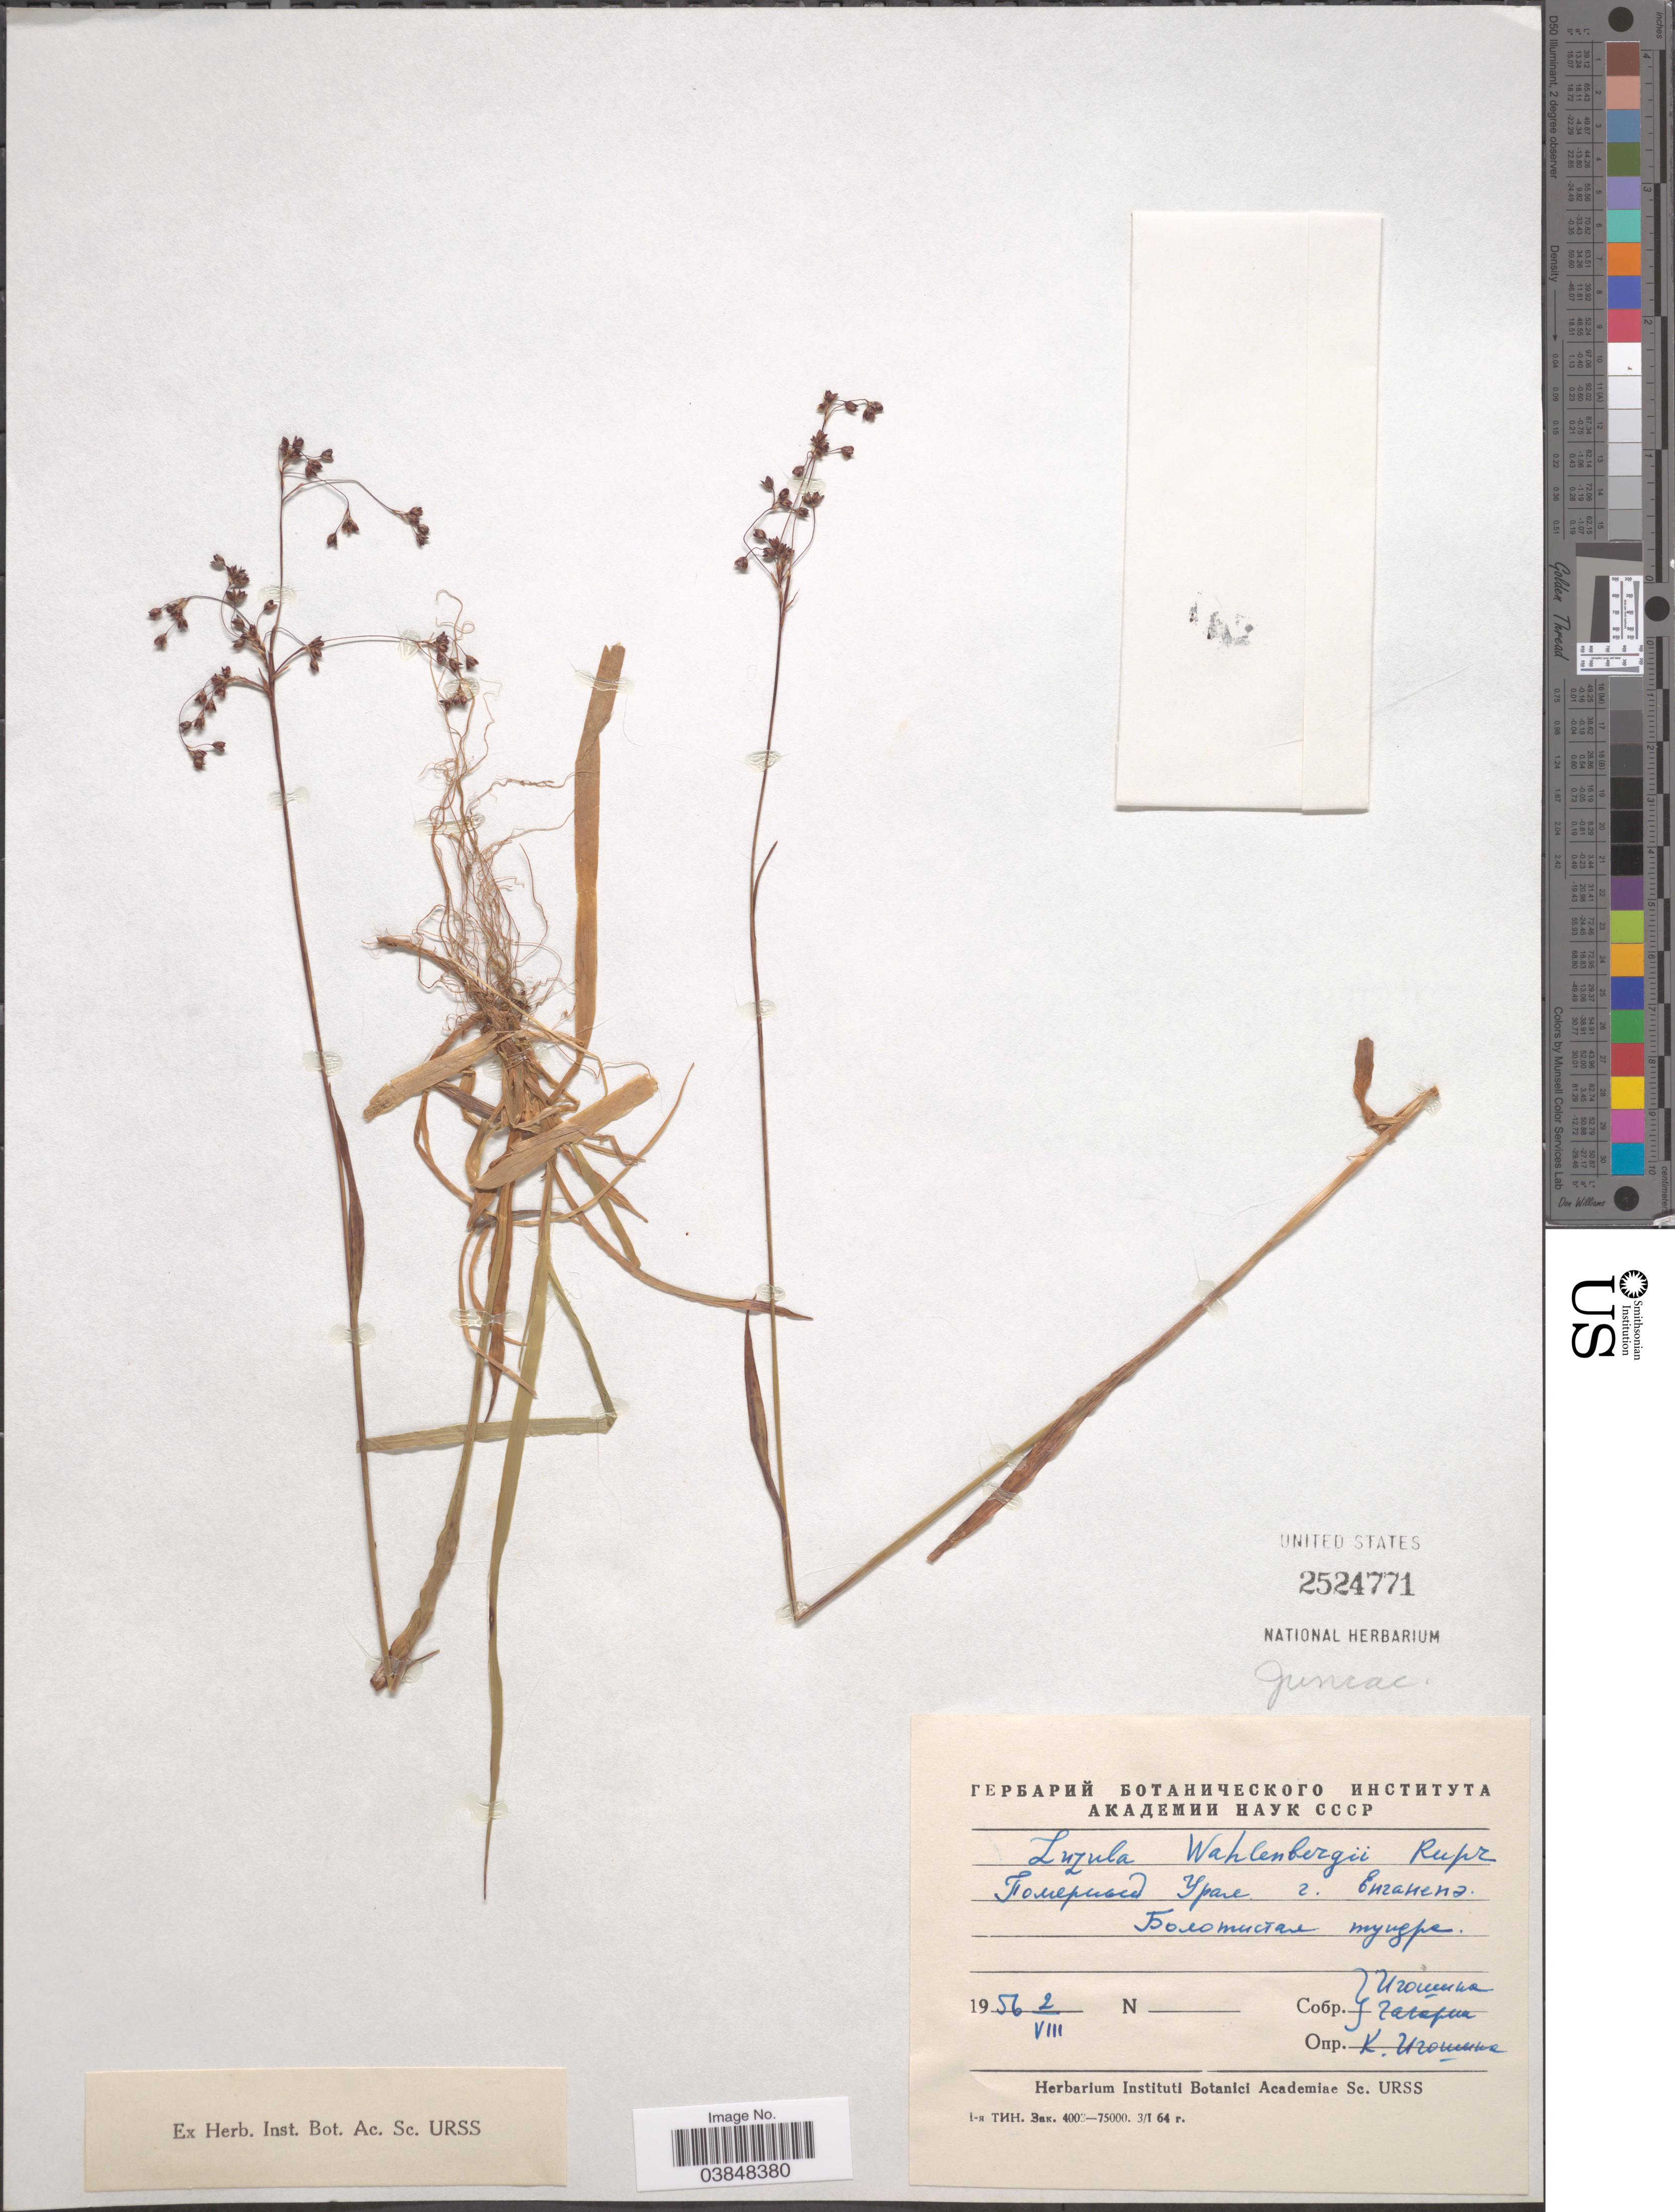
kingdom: Plantae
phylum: Tracheophyta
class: Liliopsida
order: Poales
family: Juncaceae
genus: Luzula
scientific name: Luzula wahlenbergii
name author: Rupr.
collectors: K. Igoshina & Gagarin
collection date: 1956-08-02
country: Russian Federation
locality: Polar Ural, Enganene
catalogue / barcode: US 2524771